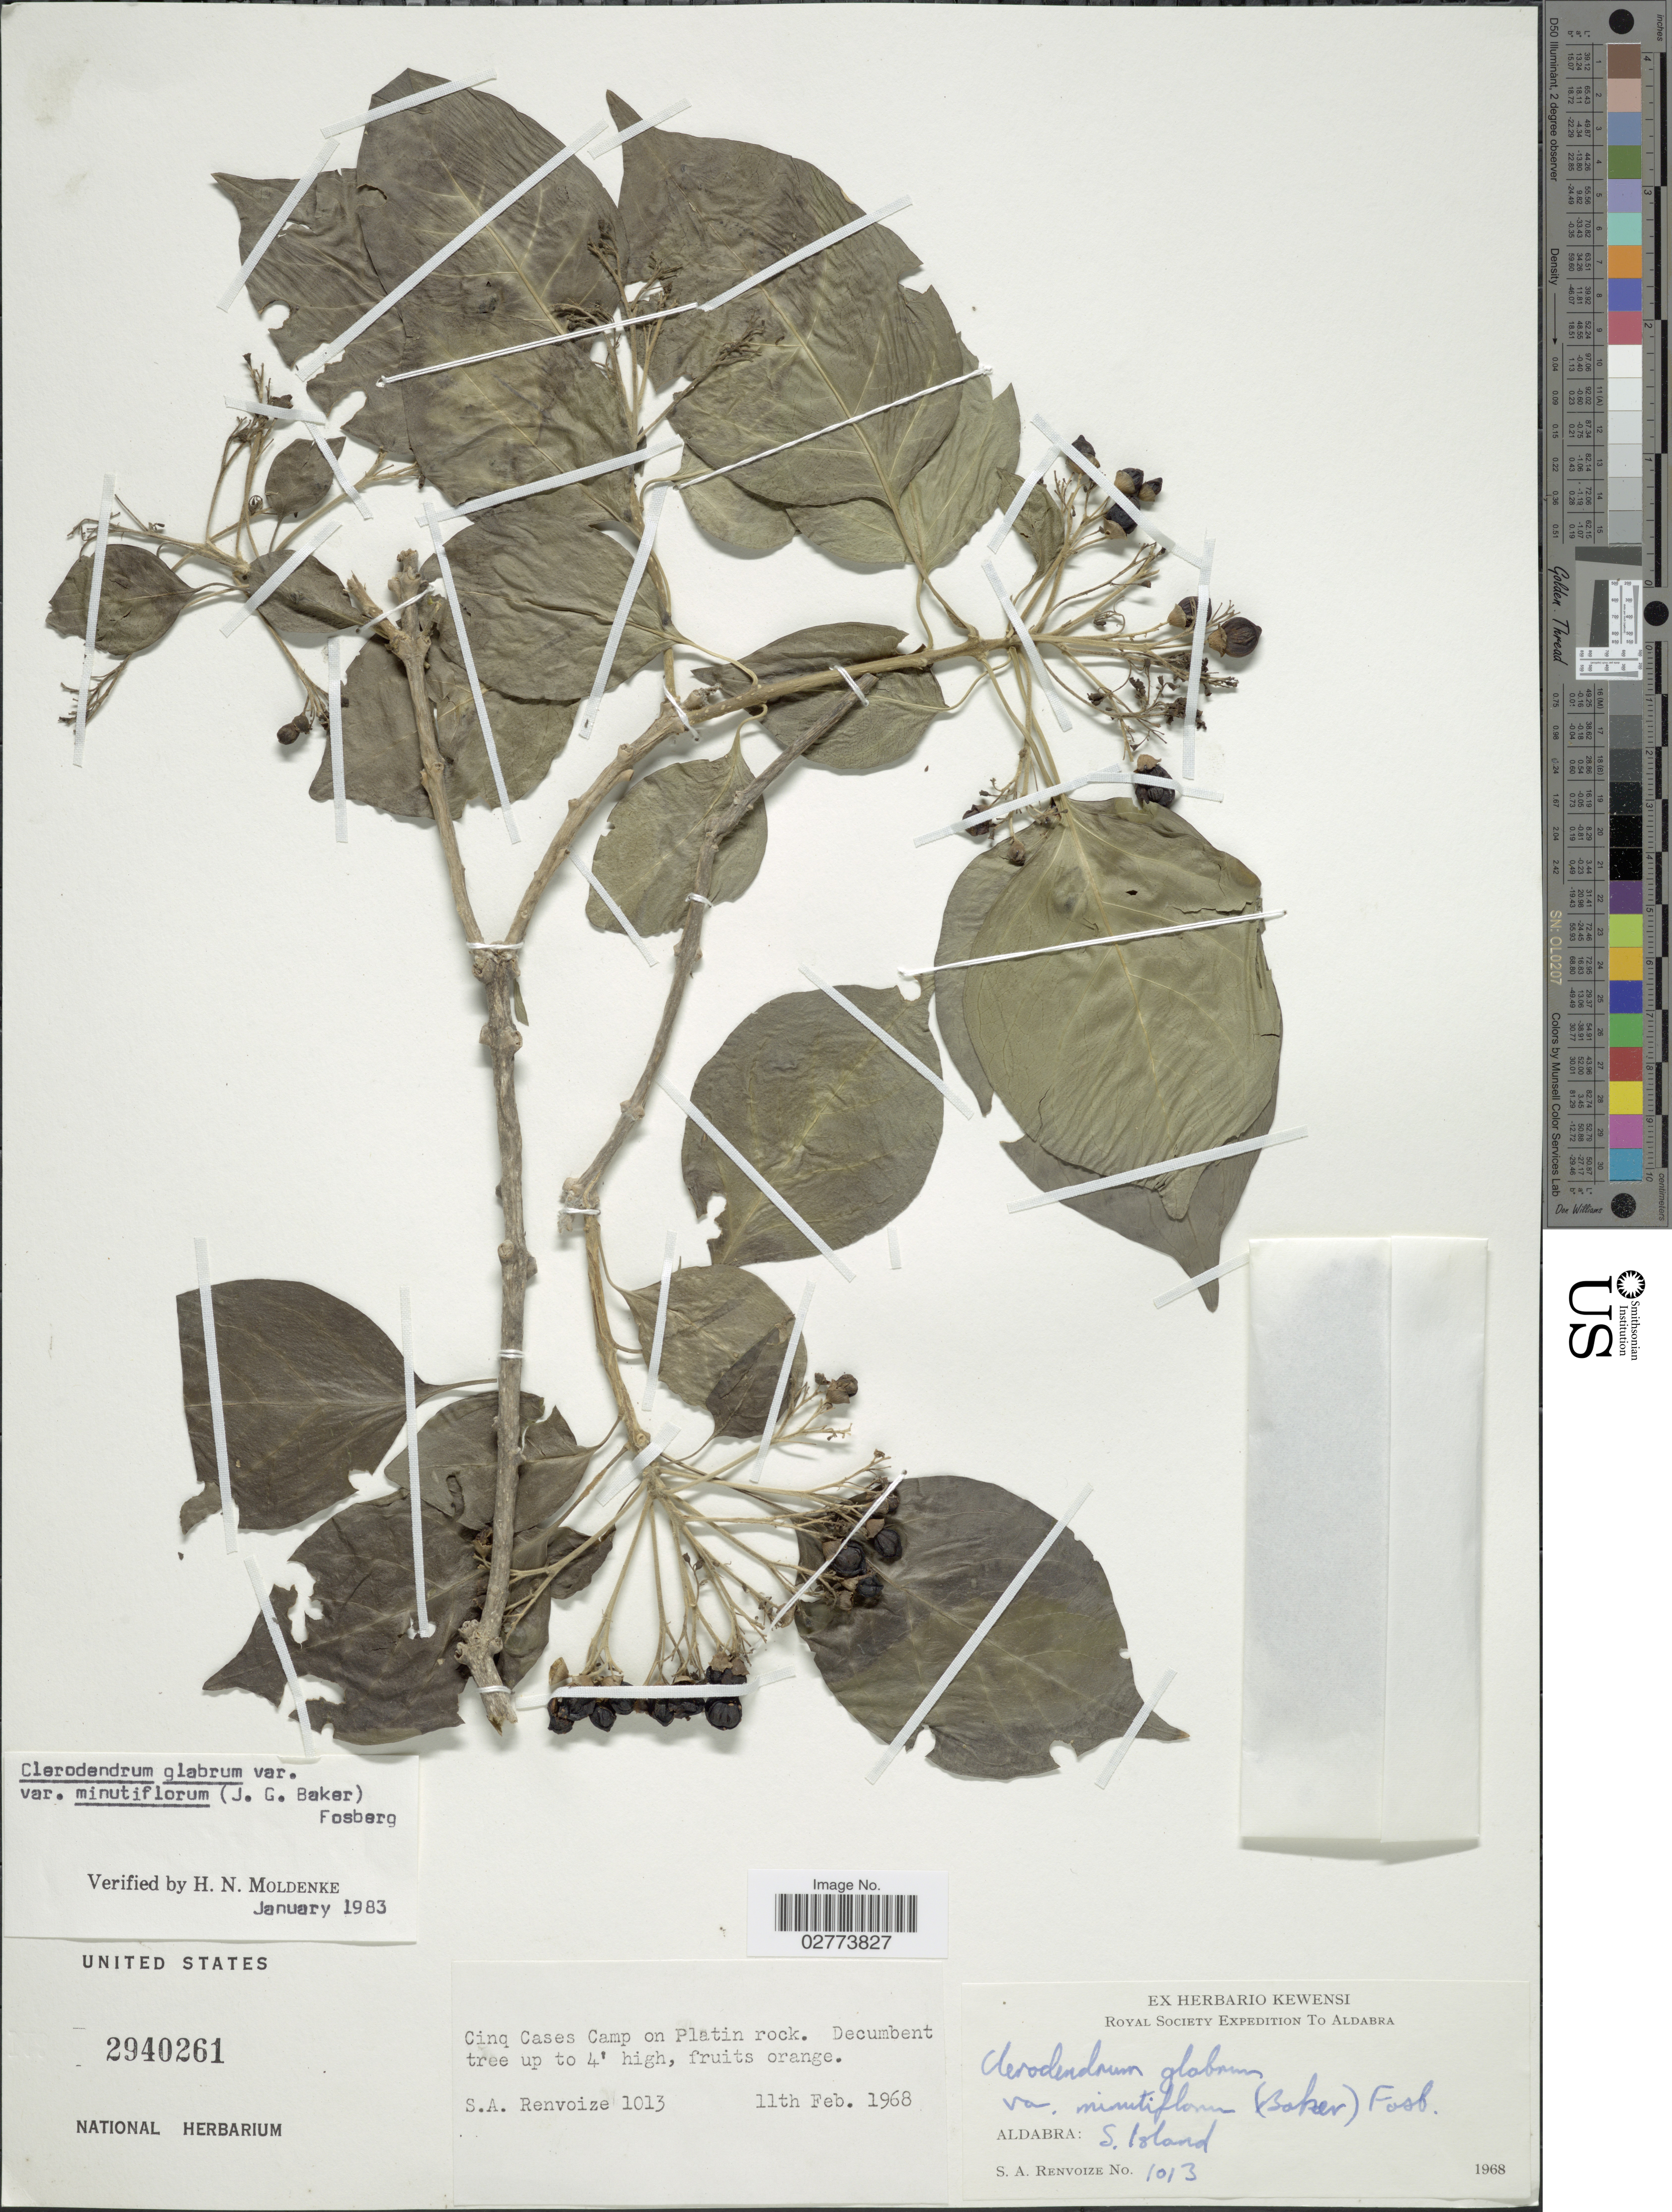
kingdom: Plantae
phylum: Tracheophyta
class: Magnoliopsida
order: Lamiales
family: Lamiaceae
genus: Clerodendrum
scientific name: Clerodendrum glabrum var. minutiflorum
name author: (Baker) Fosberg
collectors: S. A. Renvoize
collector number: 1013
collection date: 1968-02-11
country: Seychelles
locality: Cinq Cases Camp on Platin rock, Aldabra: S. Island.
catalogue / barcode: US 2940261